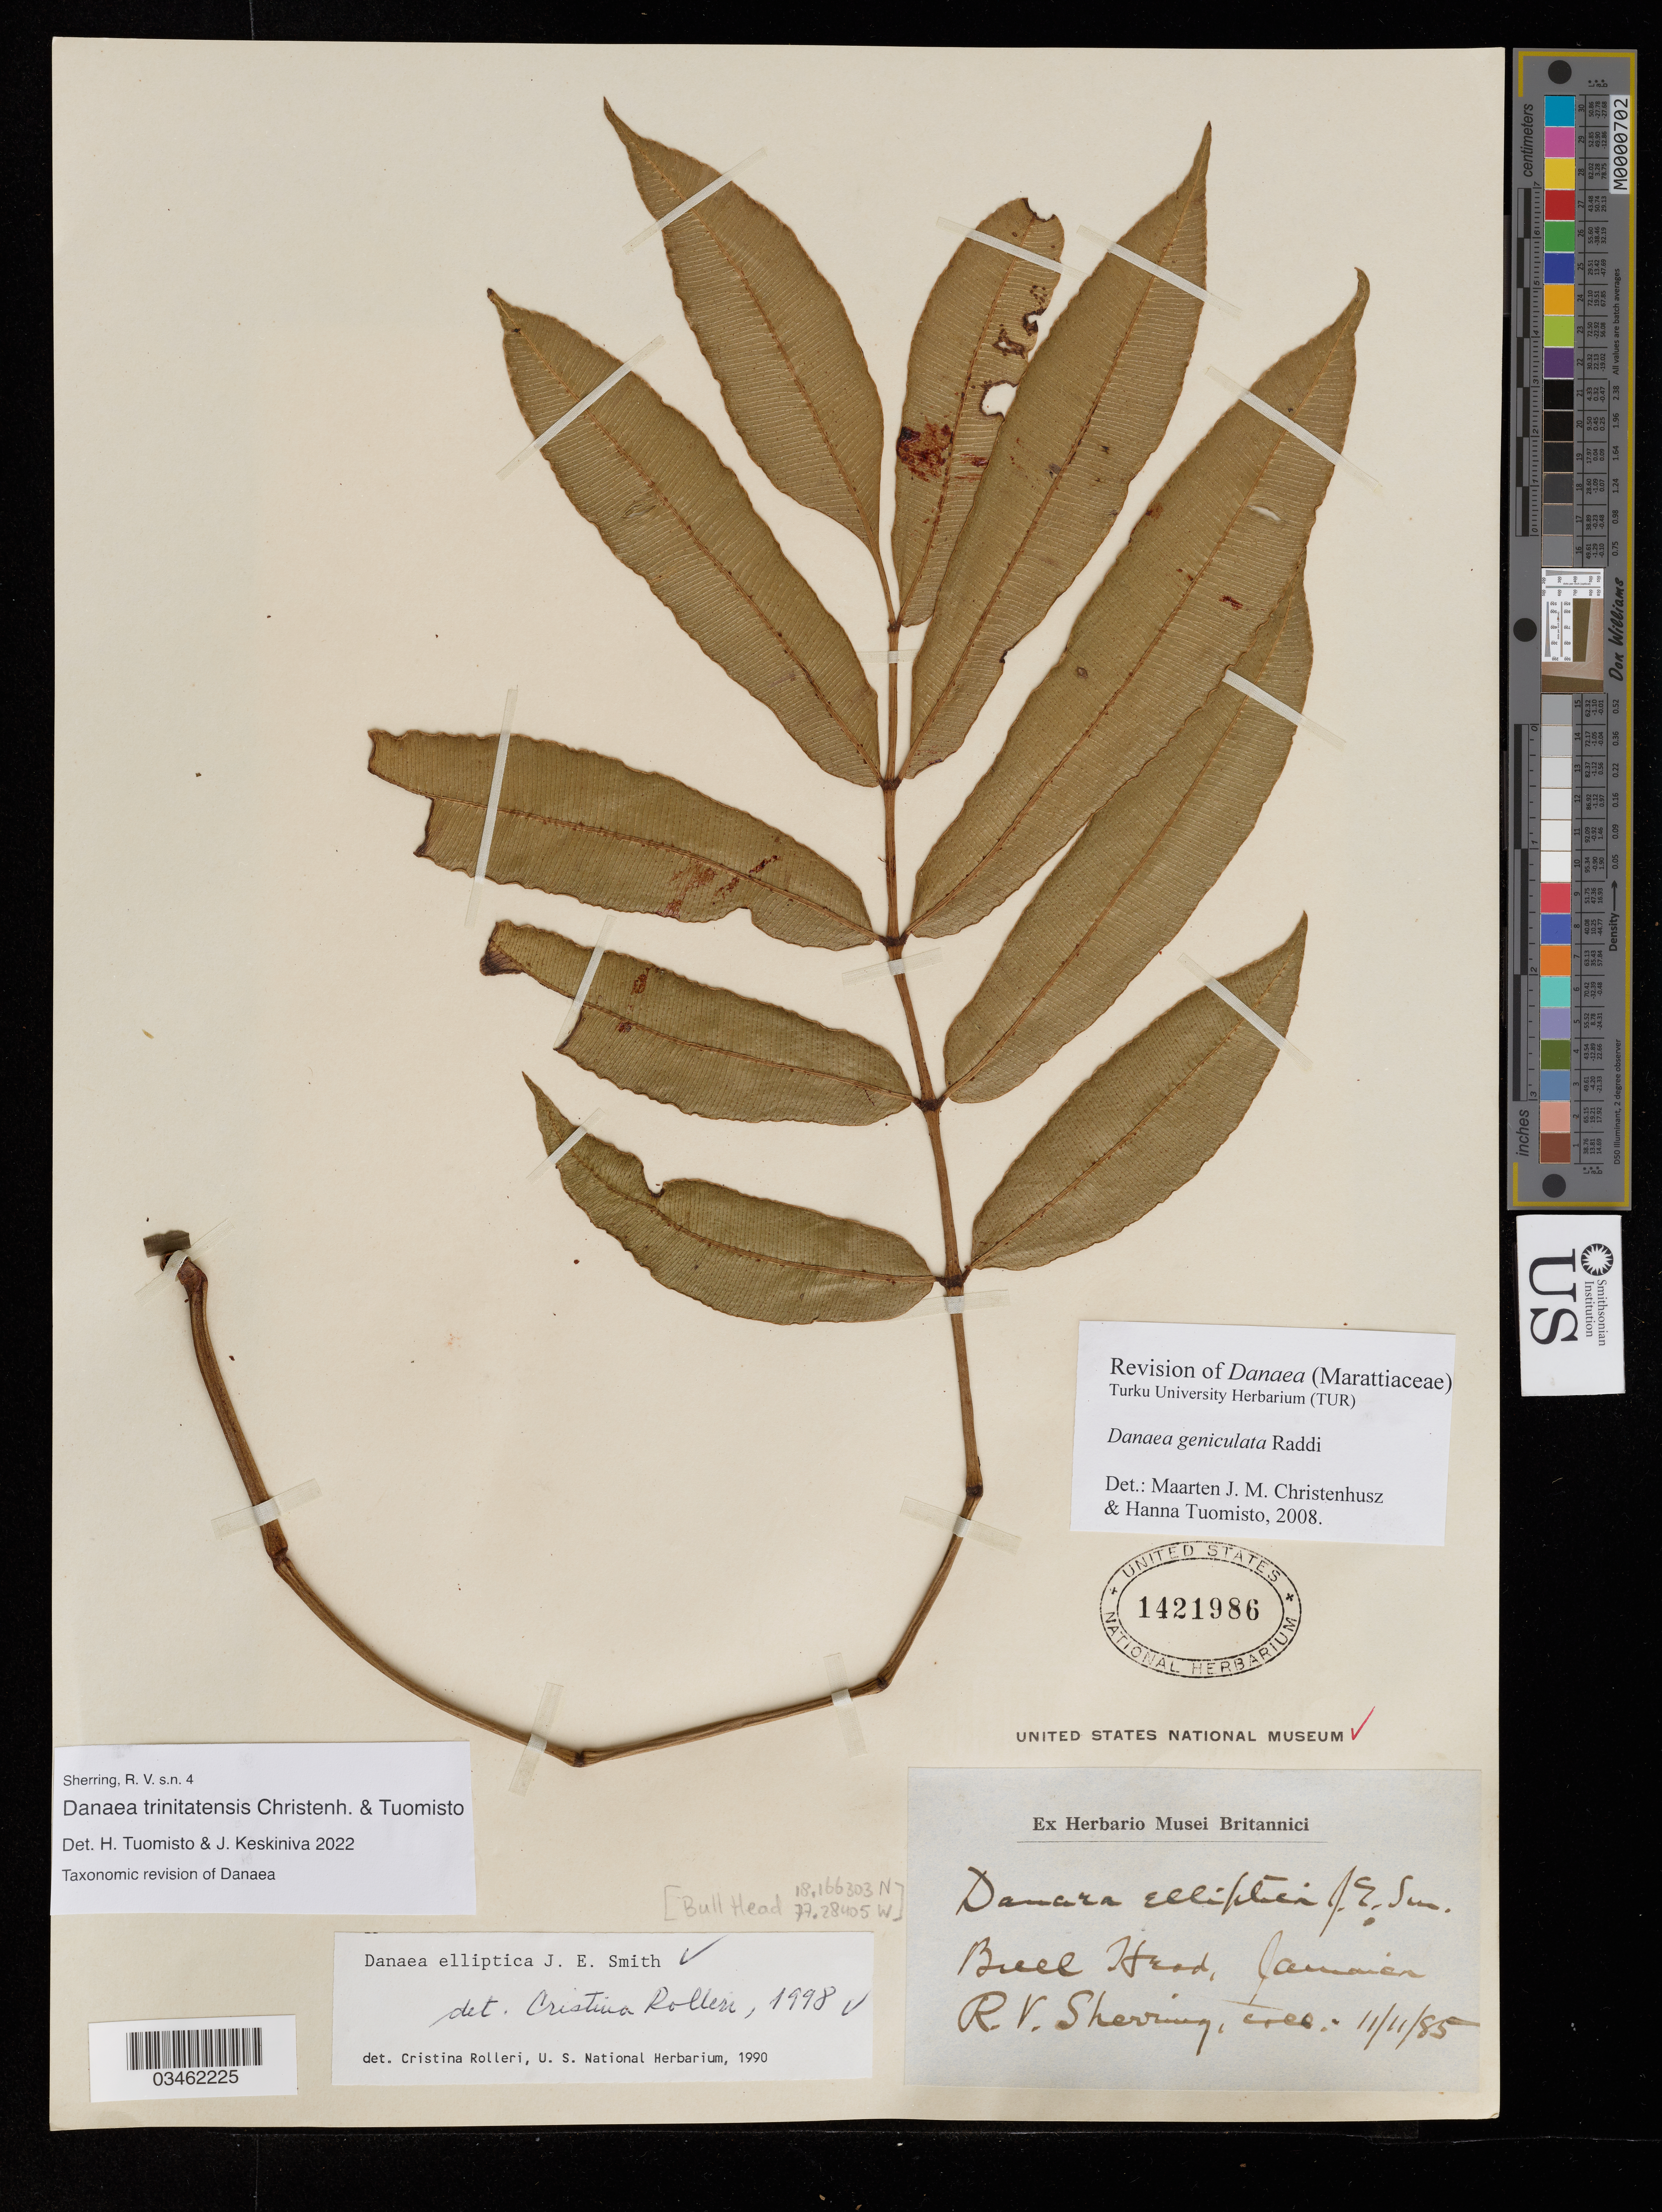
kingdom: Plantae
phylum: Tracheophyta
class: Polypodiopsida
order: Marattiales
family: Marattiaceae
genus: Danaea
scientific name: Danaea trinitatensis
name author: Tuomisto & Keskiniva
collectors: R. Sherring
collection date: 1885-11-11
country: Jamaica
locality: Bull Head.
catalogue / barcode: US 1421986